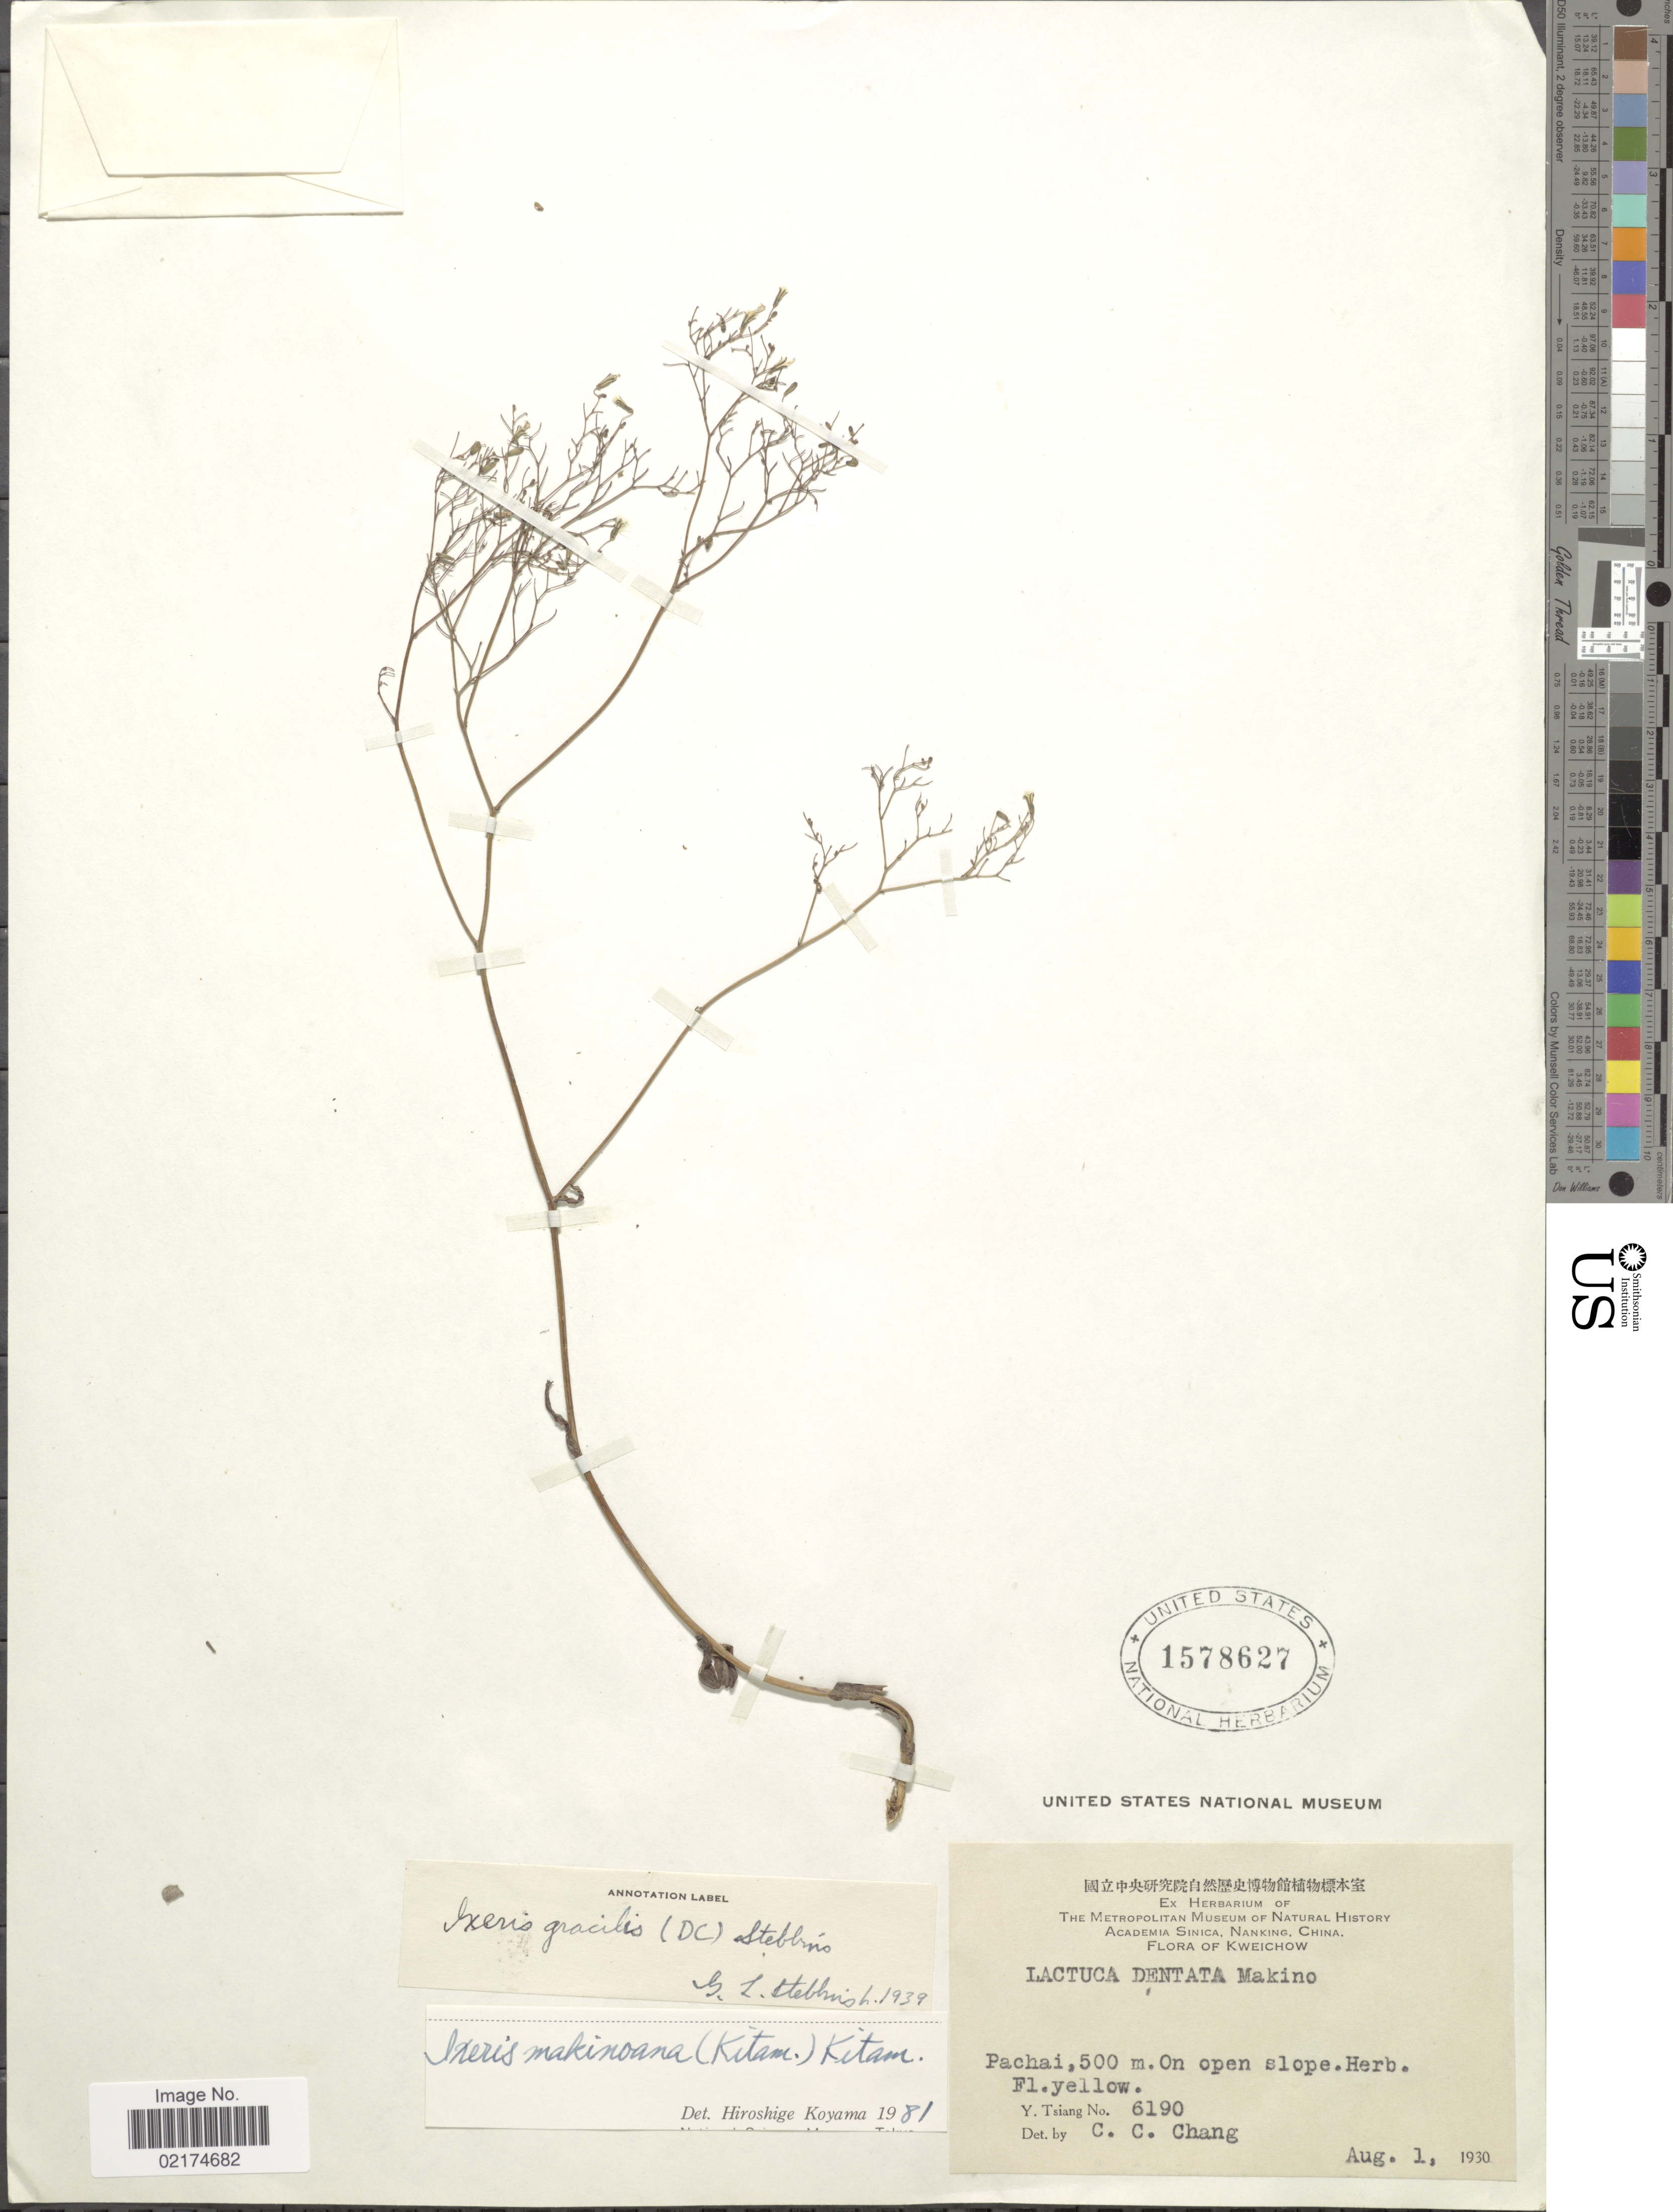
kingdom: Plantae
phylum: Tracheophyta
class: Magnoliopsida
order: Asterales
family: Asteraceae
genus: Ixeridium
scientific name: Ixeridium beauverdianum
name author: (H. Lév.) Spring.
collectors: Y. Tsiang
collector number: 6190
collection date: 1930-08-01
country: China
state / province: Guizhou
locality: Kweichow, Pachai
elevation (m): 500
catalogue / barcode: US 1578627